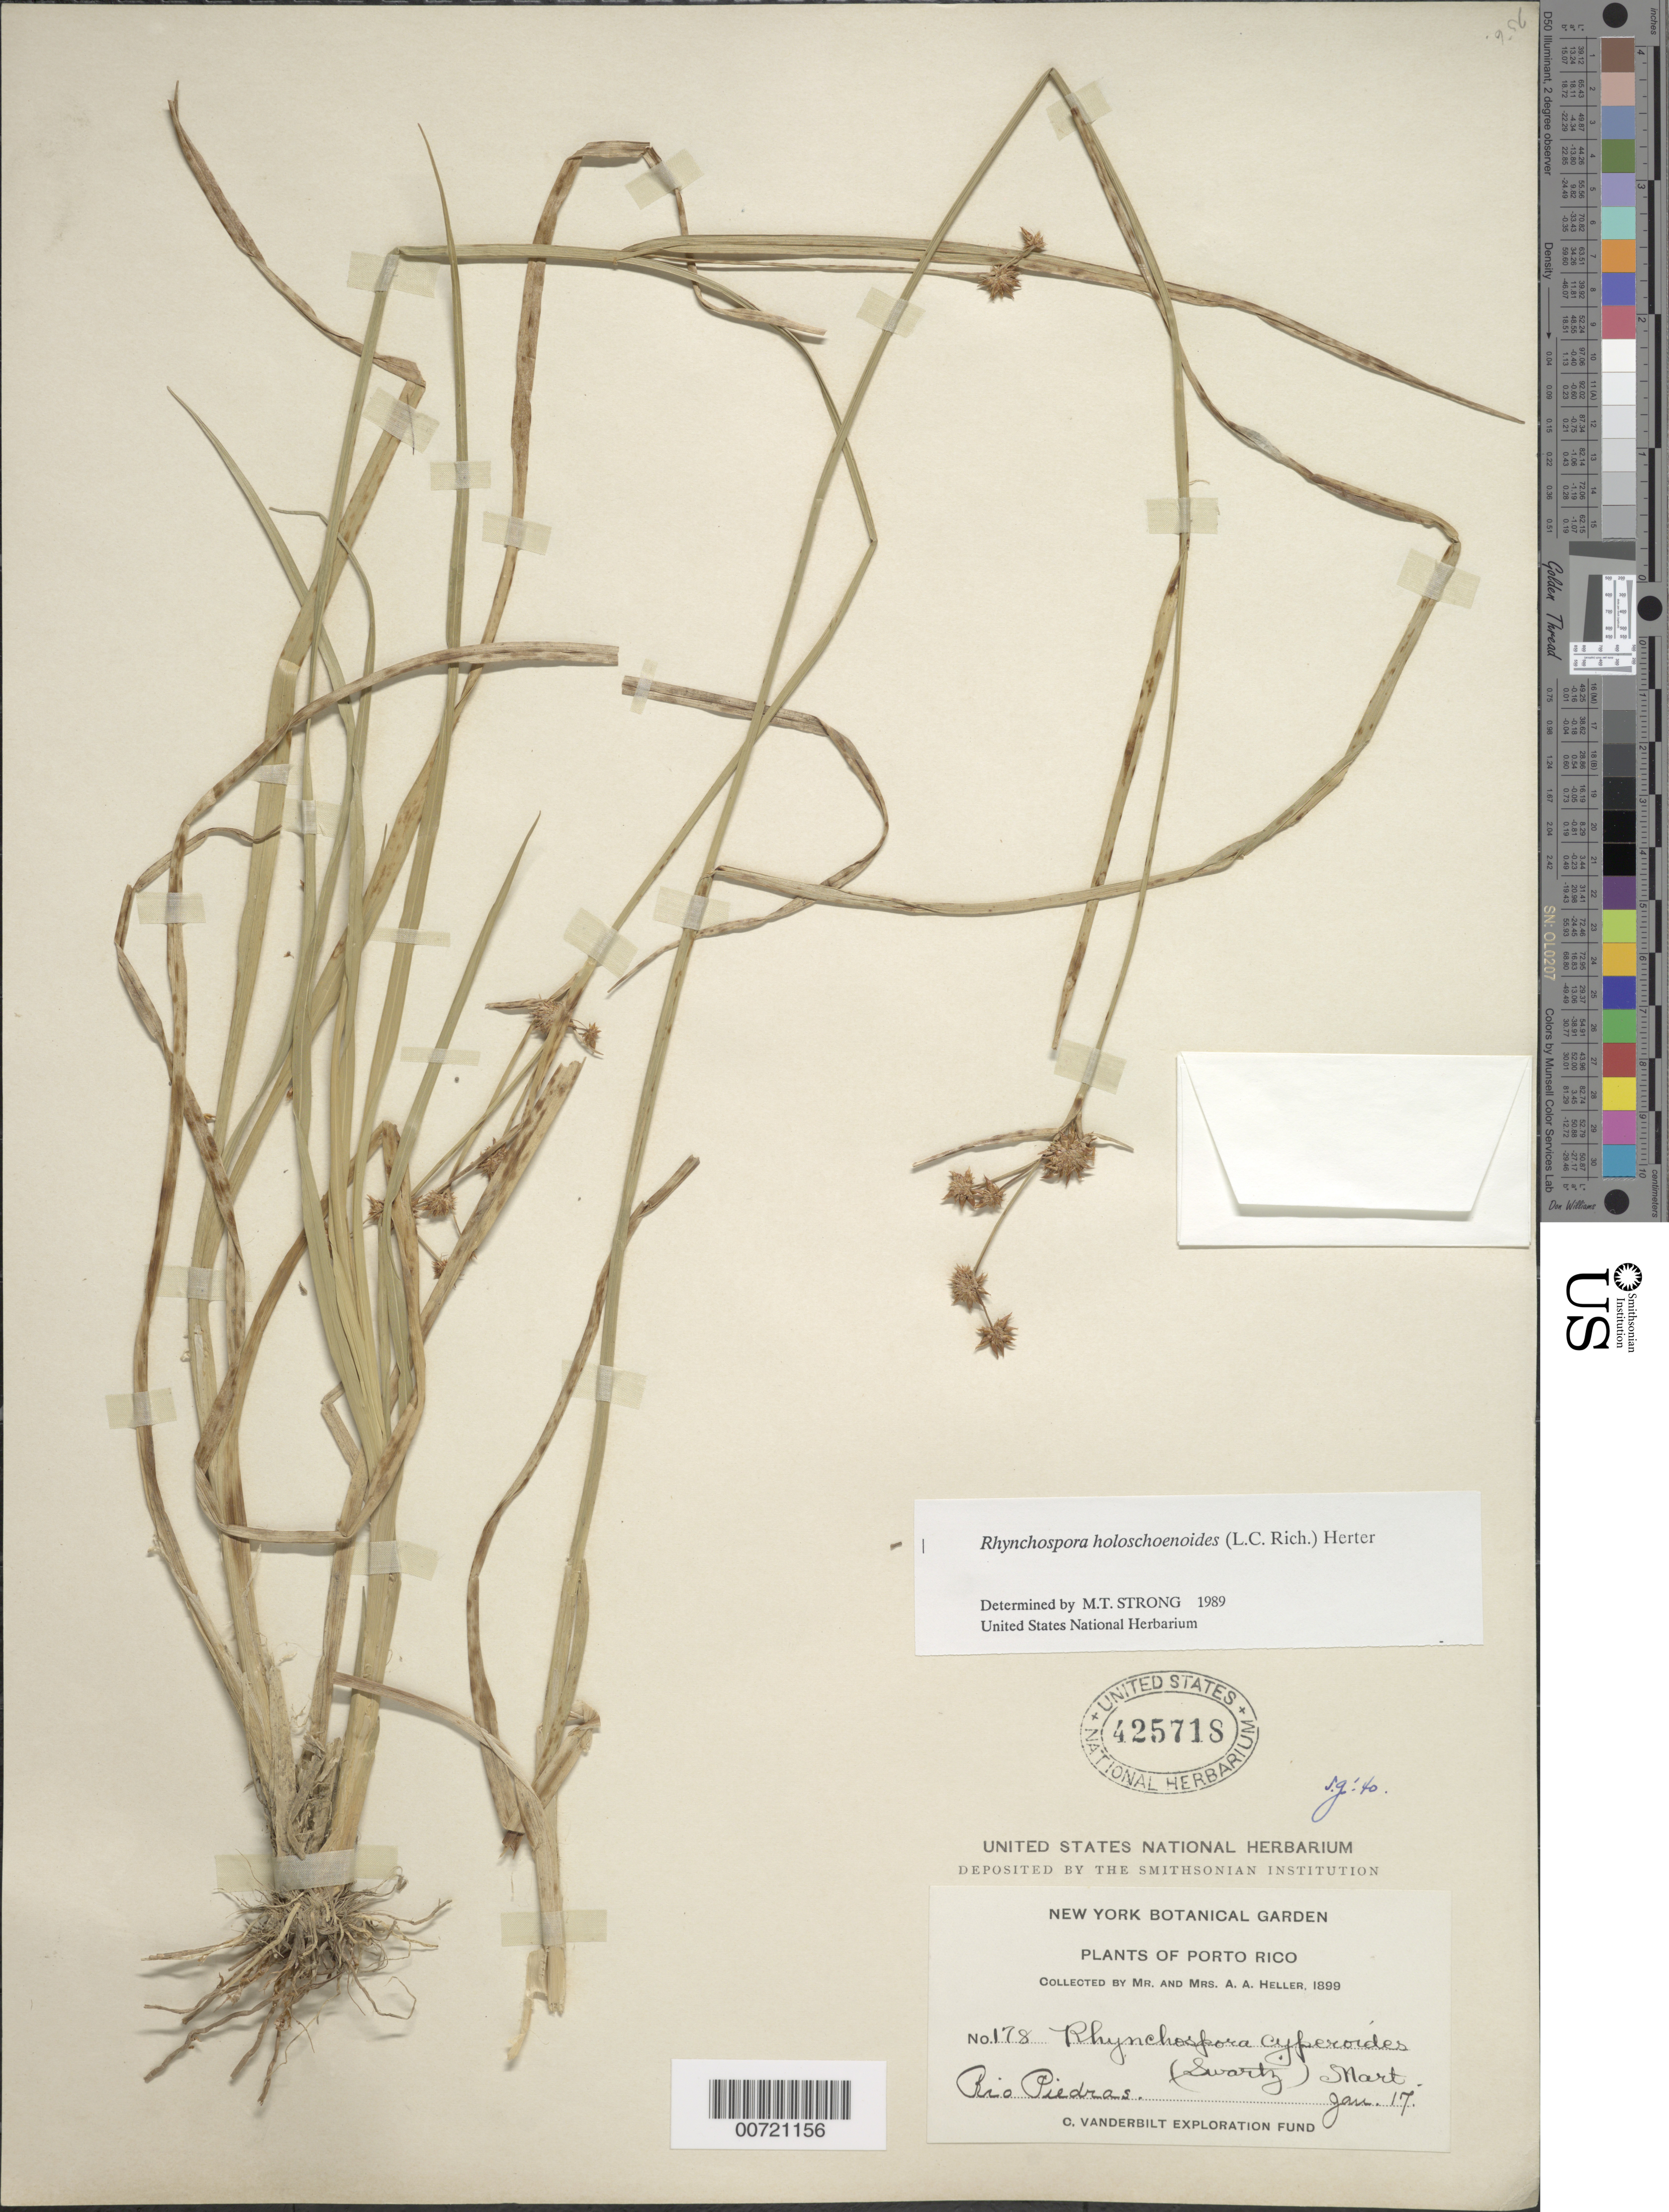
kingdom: Plantae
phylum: Tracheophyta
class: Liliopsida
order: Poales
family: Cyperaceae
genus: Rhynchospora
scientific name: Rhynchospora holoschoenoides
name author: (Rich.) Herter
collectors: A. A. Heller & E. G. Heller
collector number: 178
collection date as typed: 17 Jan 1899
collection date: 1899-01-17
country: Puerto Rico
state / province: San Juan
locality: Rio Piedras.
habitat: Moist soil.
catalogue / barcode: US 425718